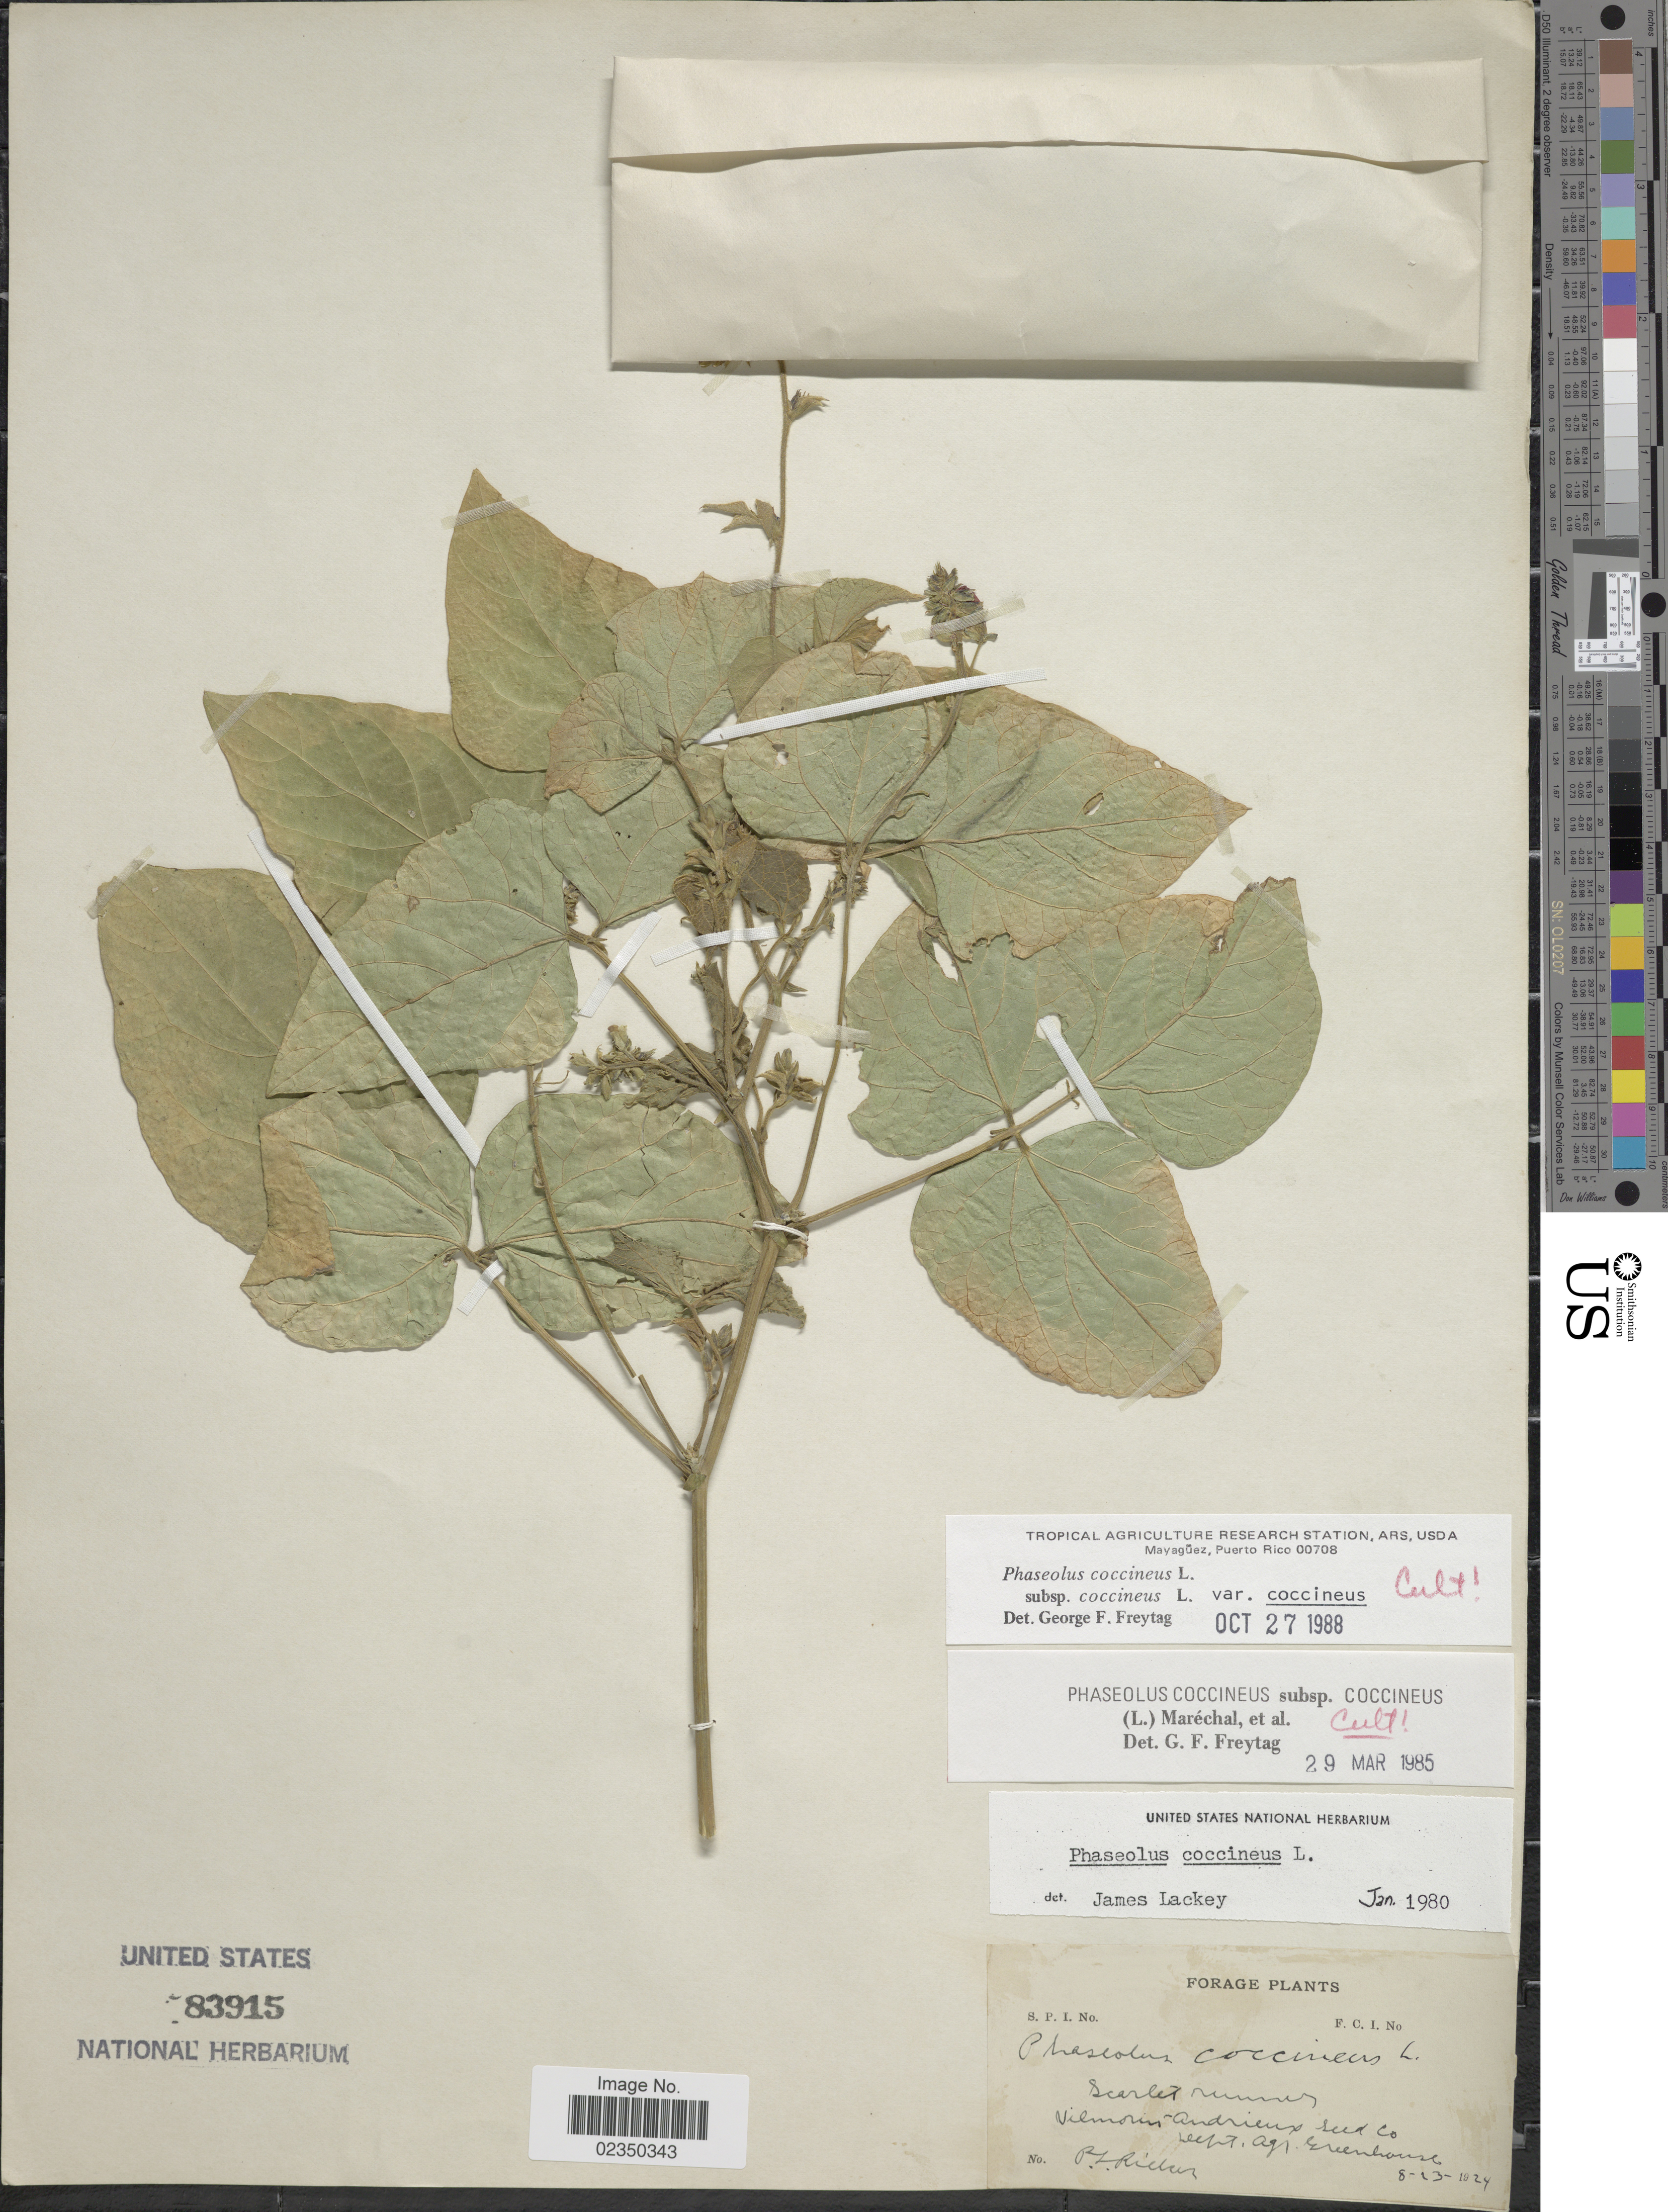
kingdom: Plantae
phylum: Tracheophyta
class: Magnoliopsida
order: Fabales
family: Fabaceae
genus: Phaseolus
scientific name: Phaseolus coccineus var. coccineus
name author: L.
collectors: P. Ricker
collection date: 1924-08-13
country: United States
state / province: District of Columbia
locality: Forage plants, Scarlet runner, Vilmorin Andrilux Seed Co., Dept. Agr. Greenhouse.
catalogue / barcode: US 83915